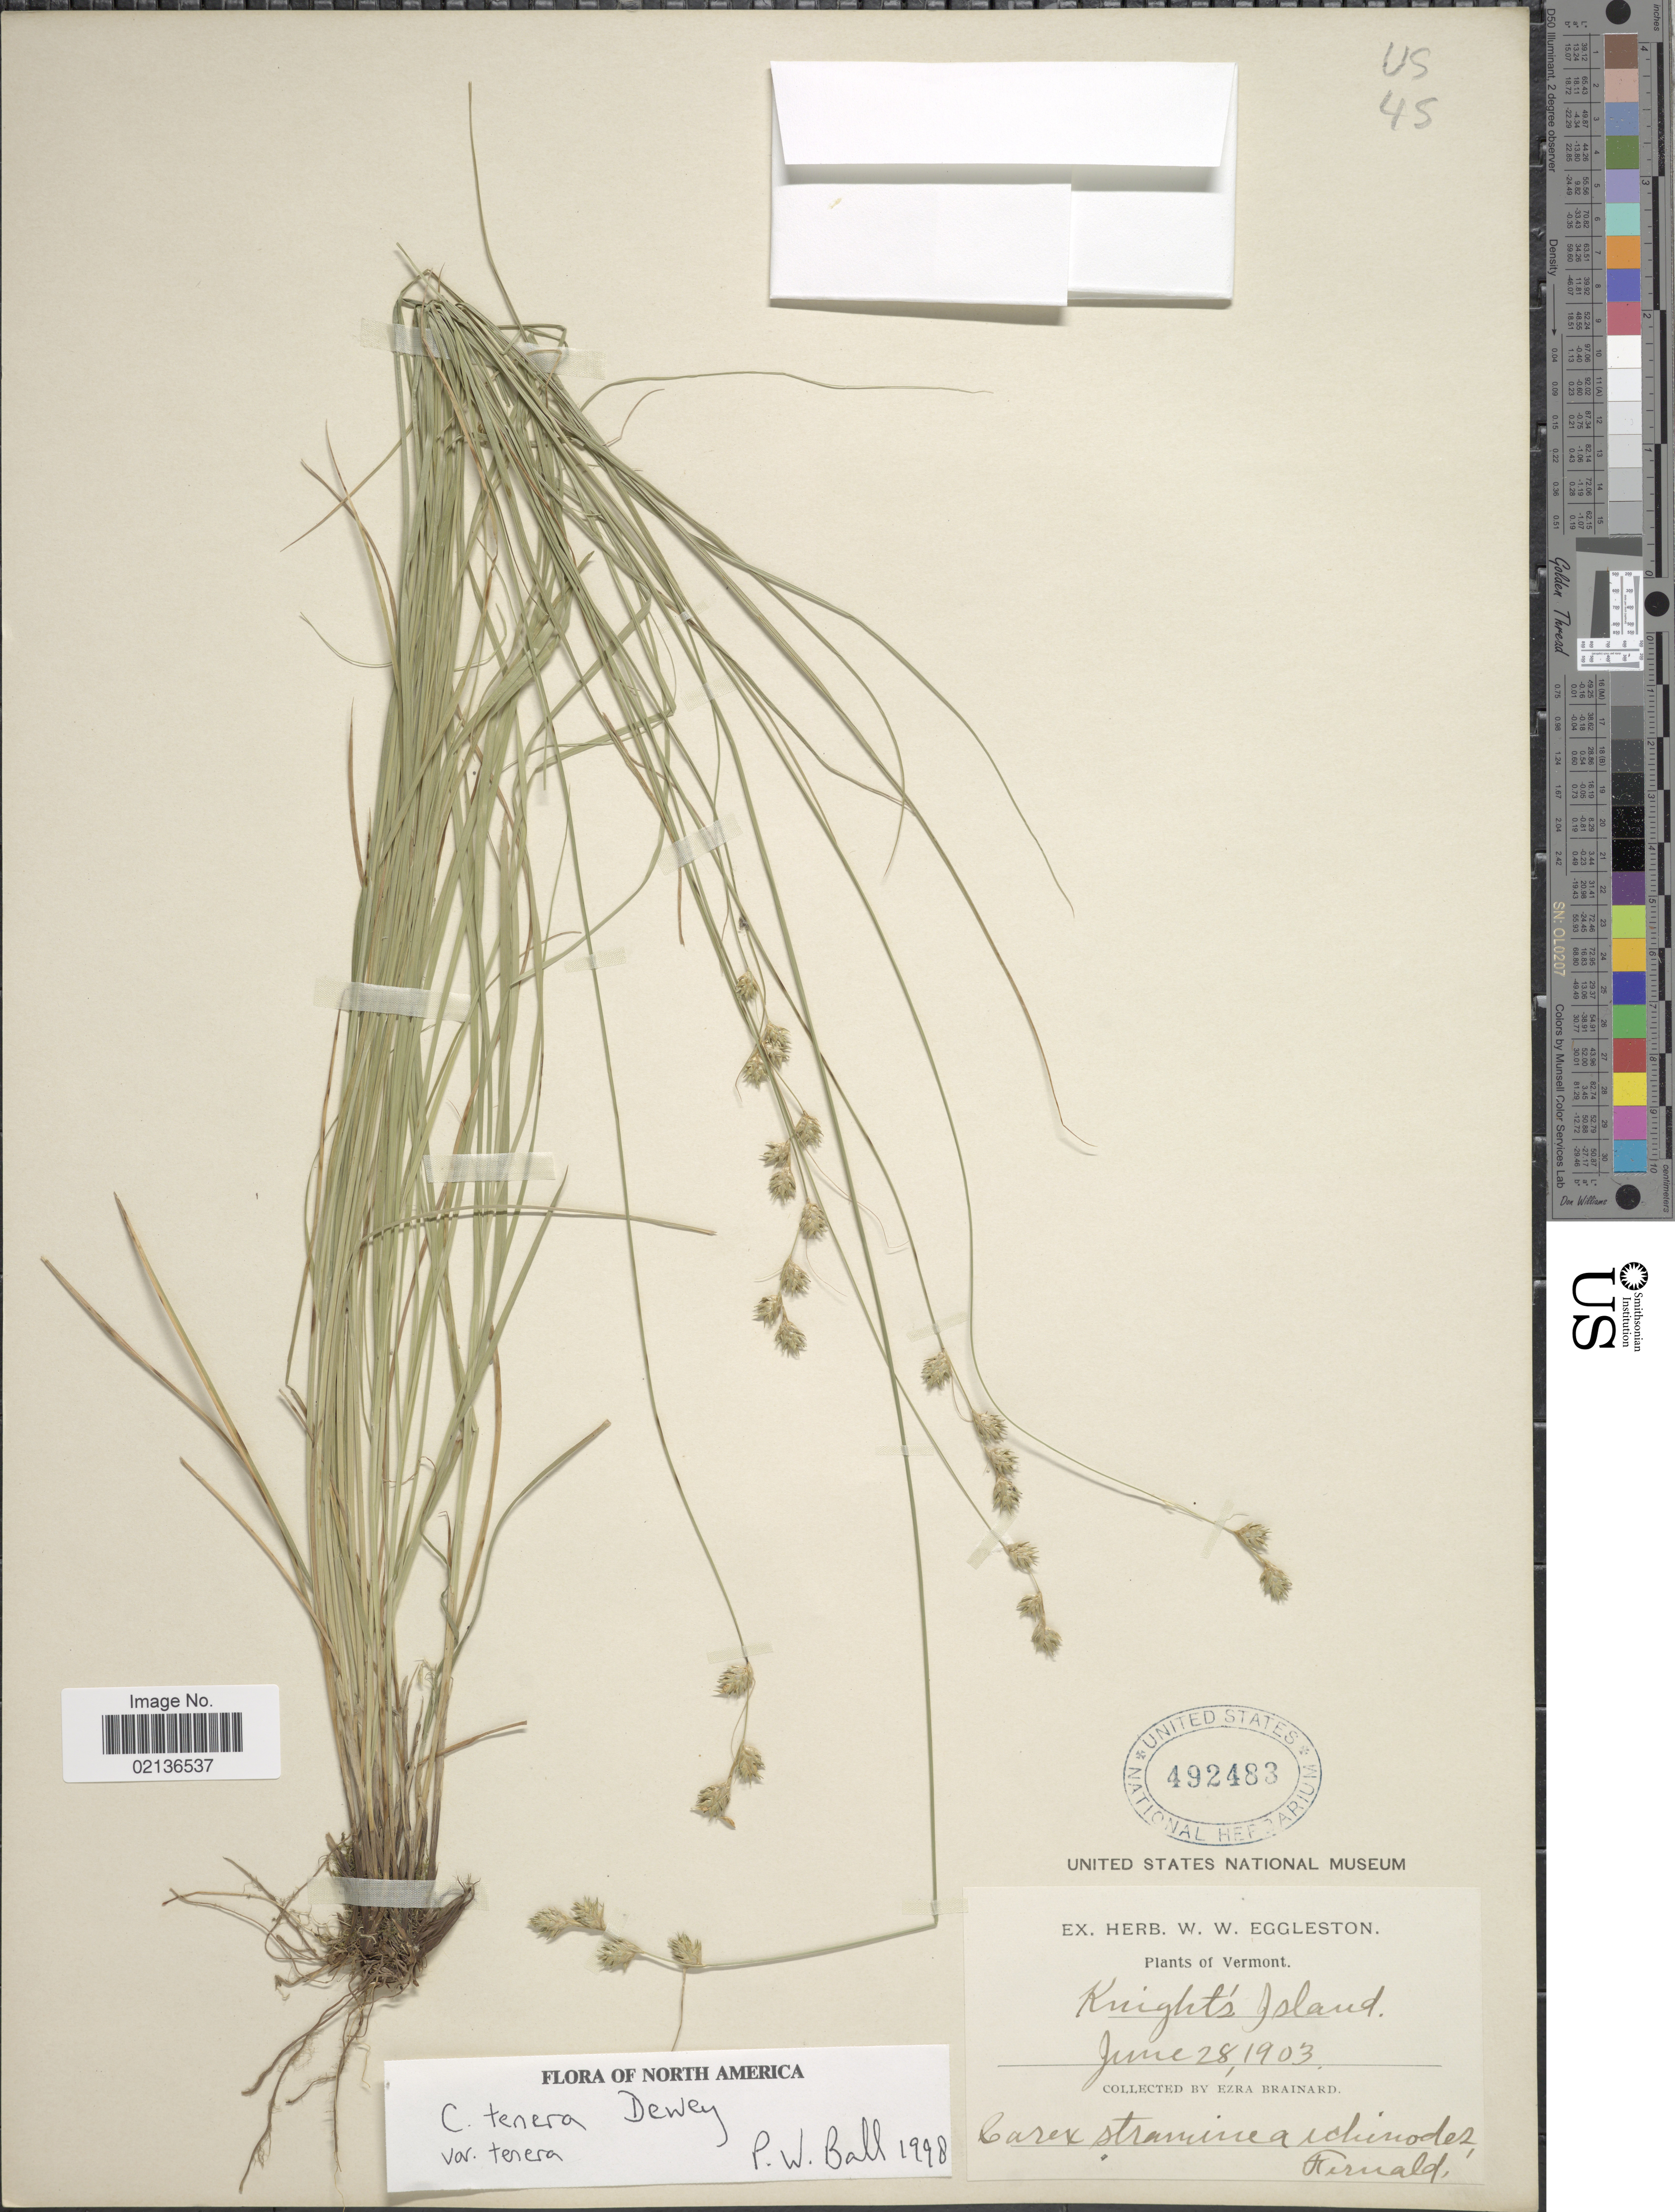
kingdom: Plantae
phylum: Tracheophyta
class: Liliopsida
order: Poales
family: Cyperaceae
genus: Carex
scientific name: Carex tenera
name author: Dewey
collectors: E. Brainard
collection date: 1903-06-28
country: United States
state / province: Vermont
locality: Knight's Island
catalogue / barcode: US 492483